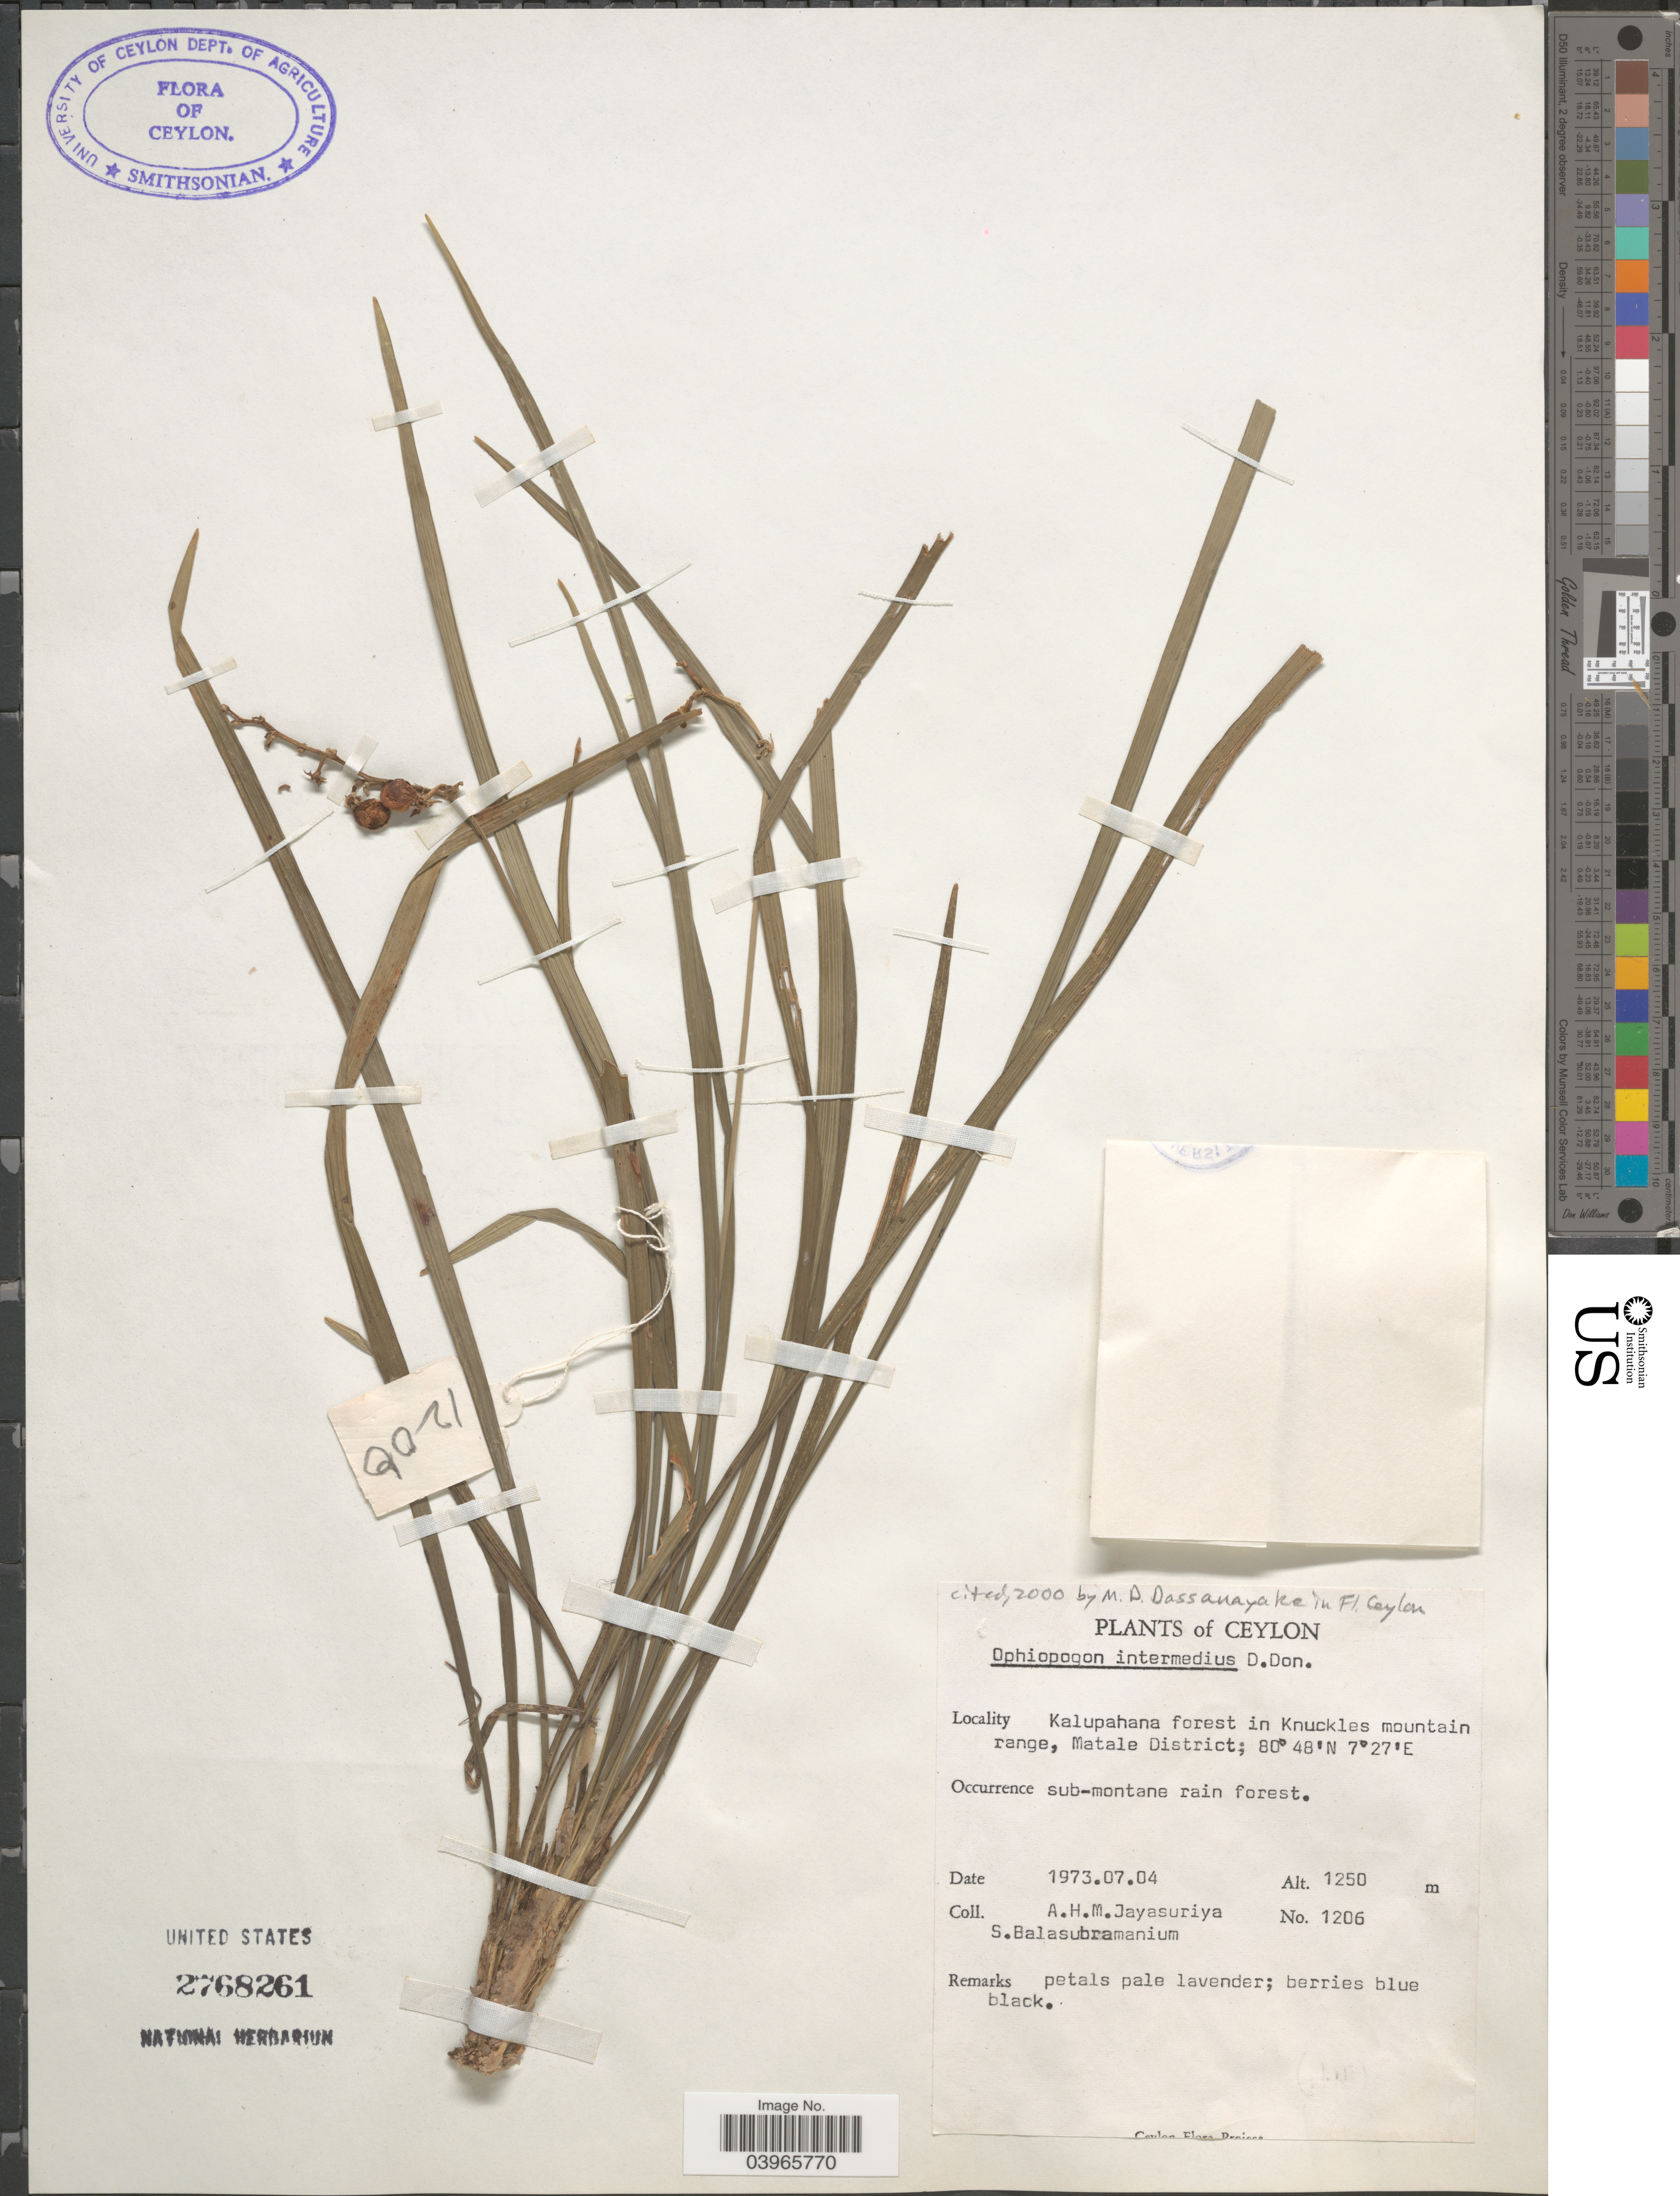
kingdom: Plantae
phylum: Tracheophyta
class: Liliopsida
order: Asparagales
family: Asparagaceae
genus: Ophiopogon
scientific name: Ophiopogon intermedius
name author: D. Don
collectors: A. H. Jayasuriya & S. Balasubramanium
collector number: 1206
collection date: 1973-07-04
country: Sri Lanka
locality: Ceylon. Kalupahana forest in Knuckles mountain range, Matale District.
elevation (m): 1250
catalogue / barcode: US 2768261